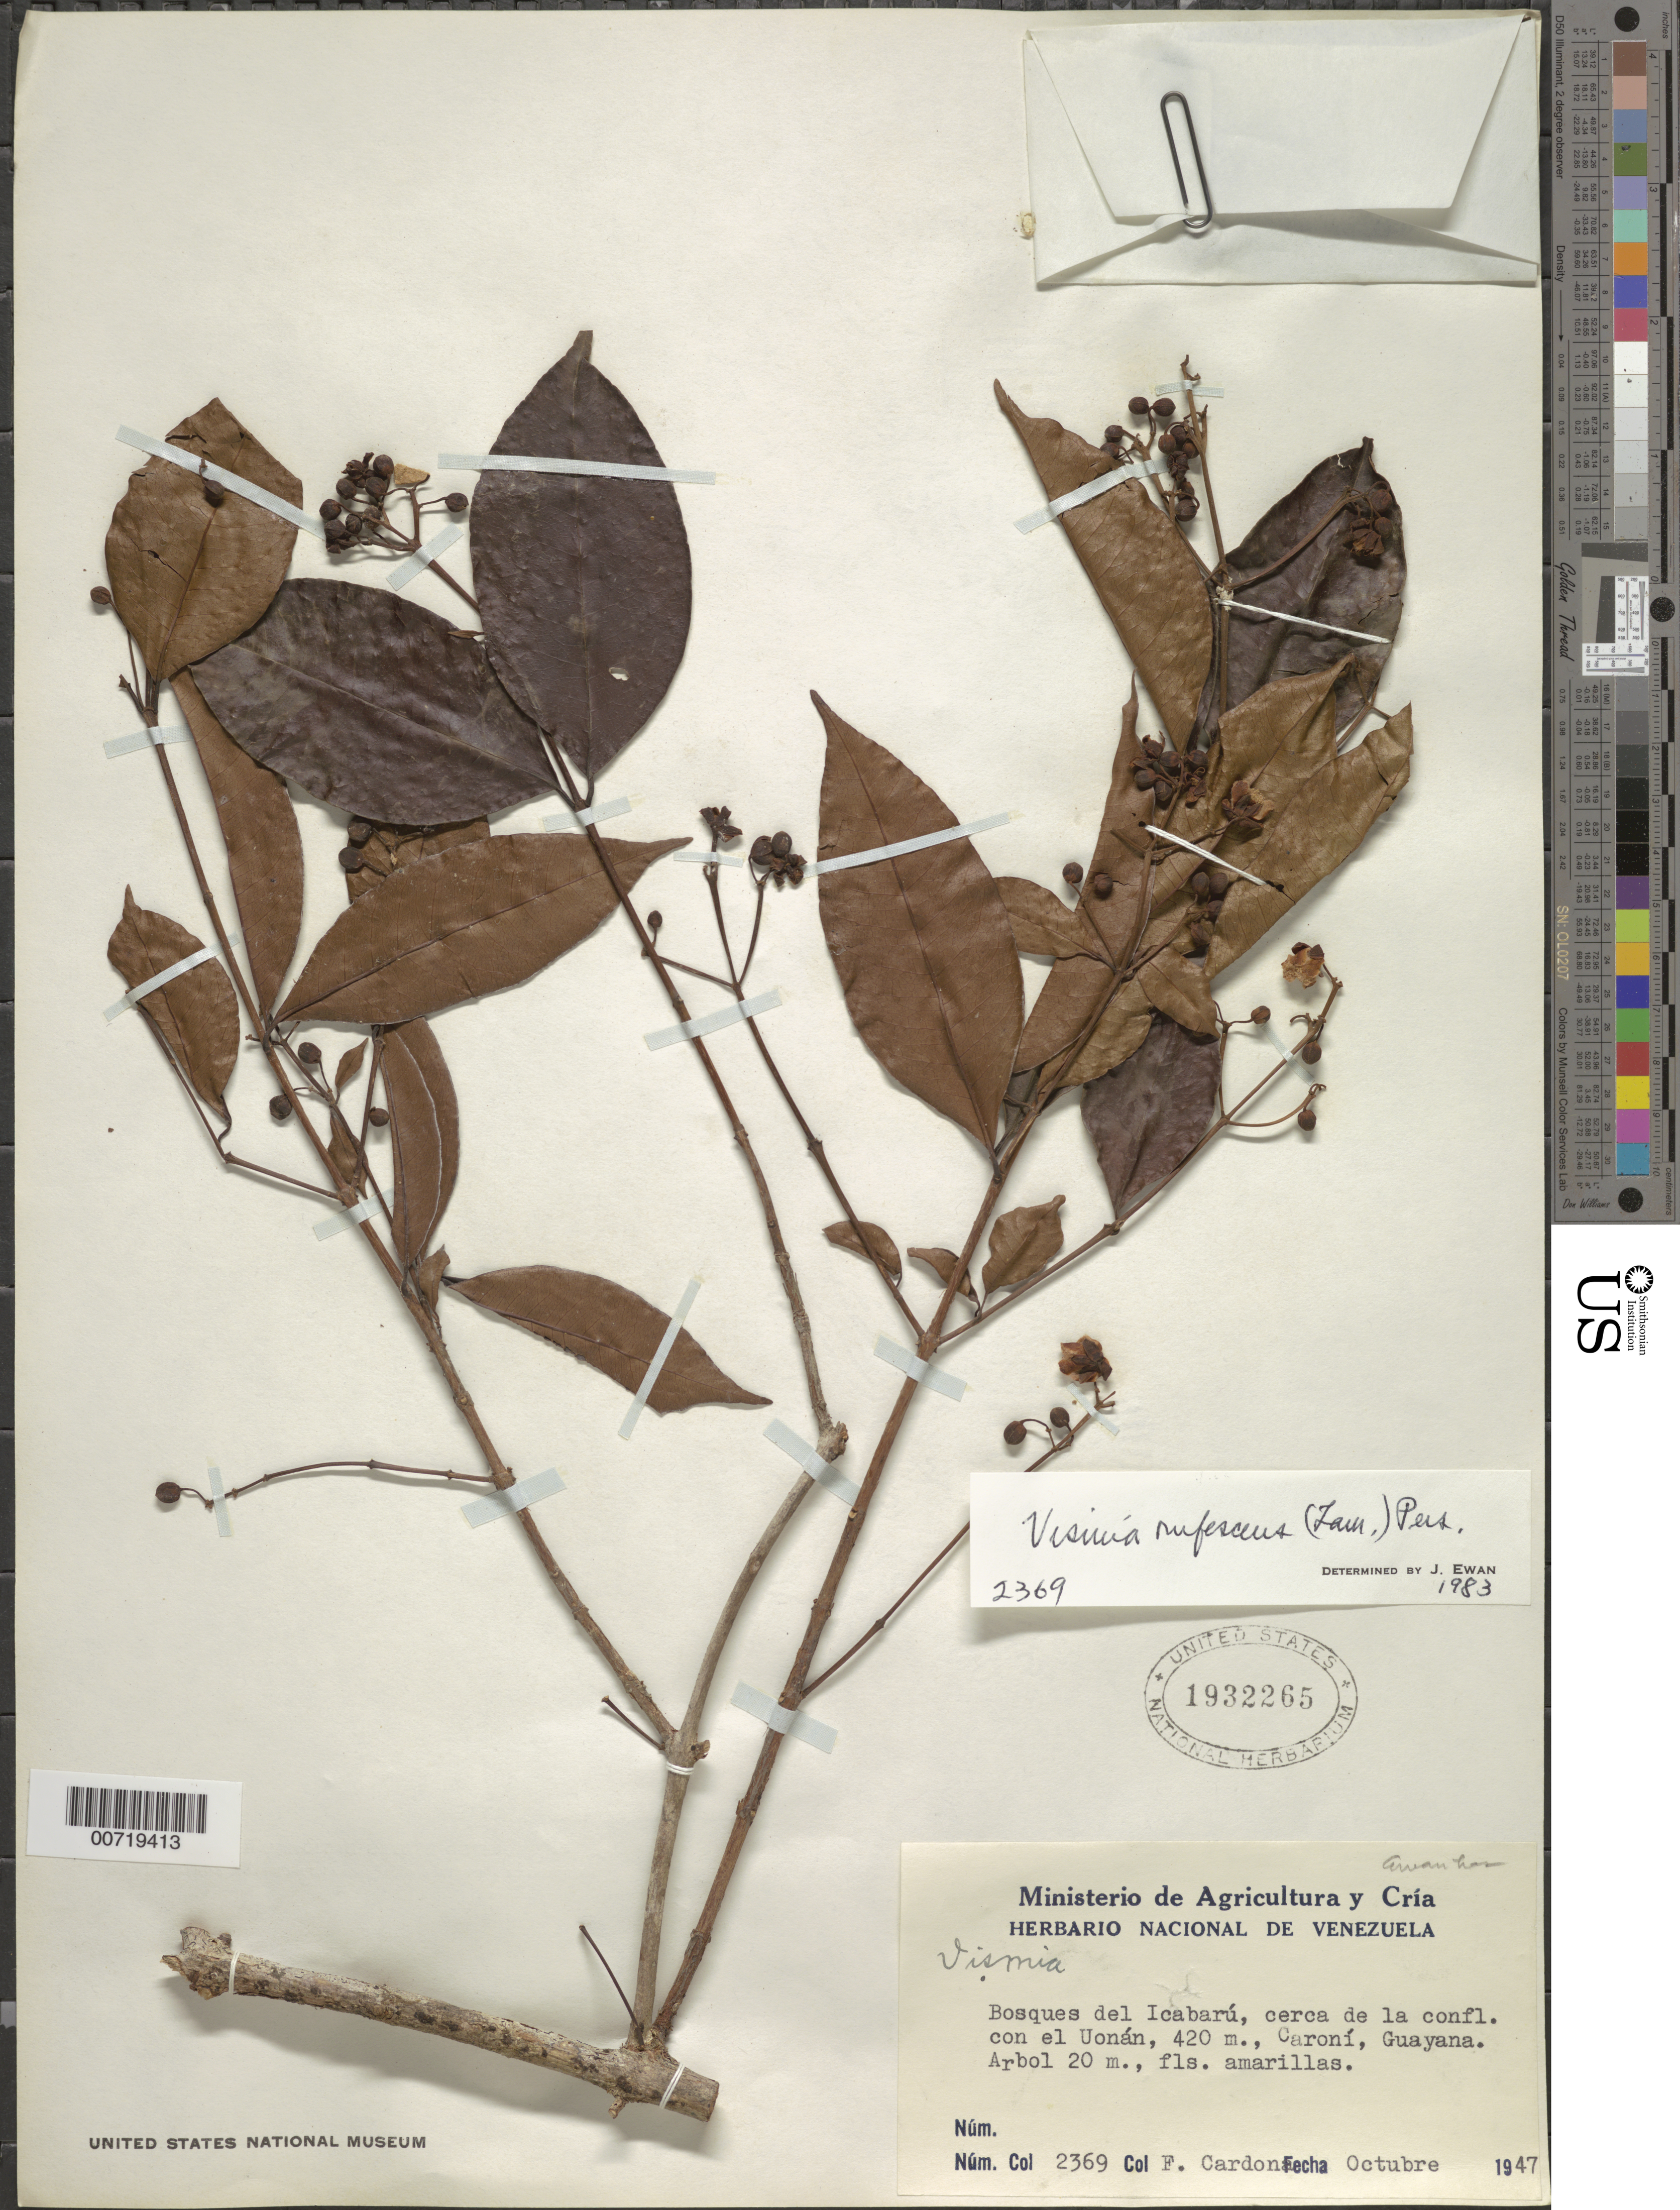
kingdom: Plantae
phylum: Tracheophyta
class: Magnoliopsida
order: Malpighiales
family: Hypericaceae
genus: Vismia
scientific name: Vismia rufescens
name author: (Lam.) Pers.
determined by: Ewan, J. A.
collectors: F. Cardona Puig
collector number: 2369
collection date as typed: Oct-47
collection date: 1947-10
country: Venezuela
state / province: Bolívar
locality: Río Icabarú, cerca de la confl. el Uonan, Caroní, Guayana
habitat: Forest along river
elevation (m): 420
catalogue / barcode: US 1932265